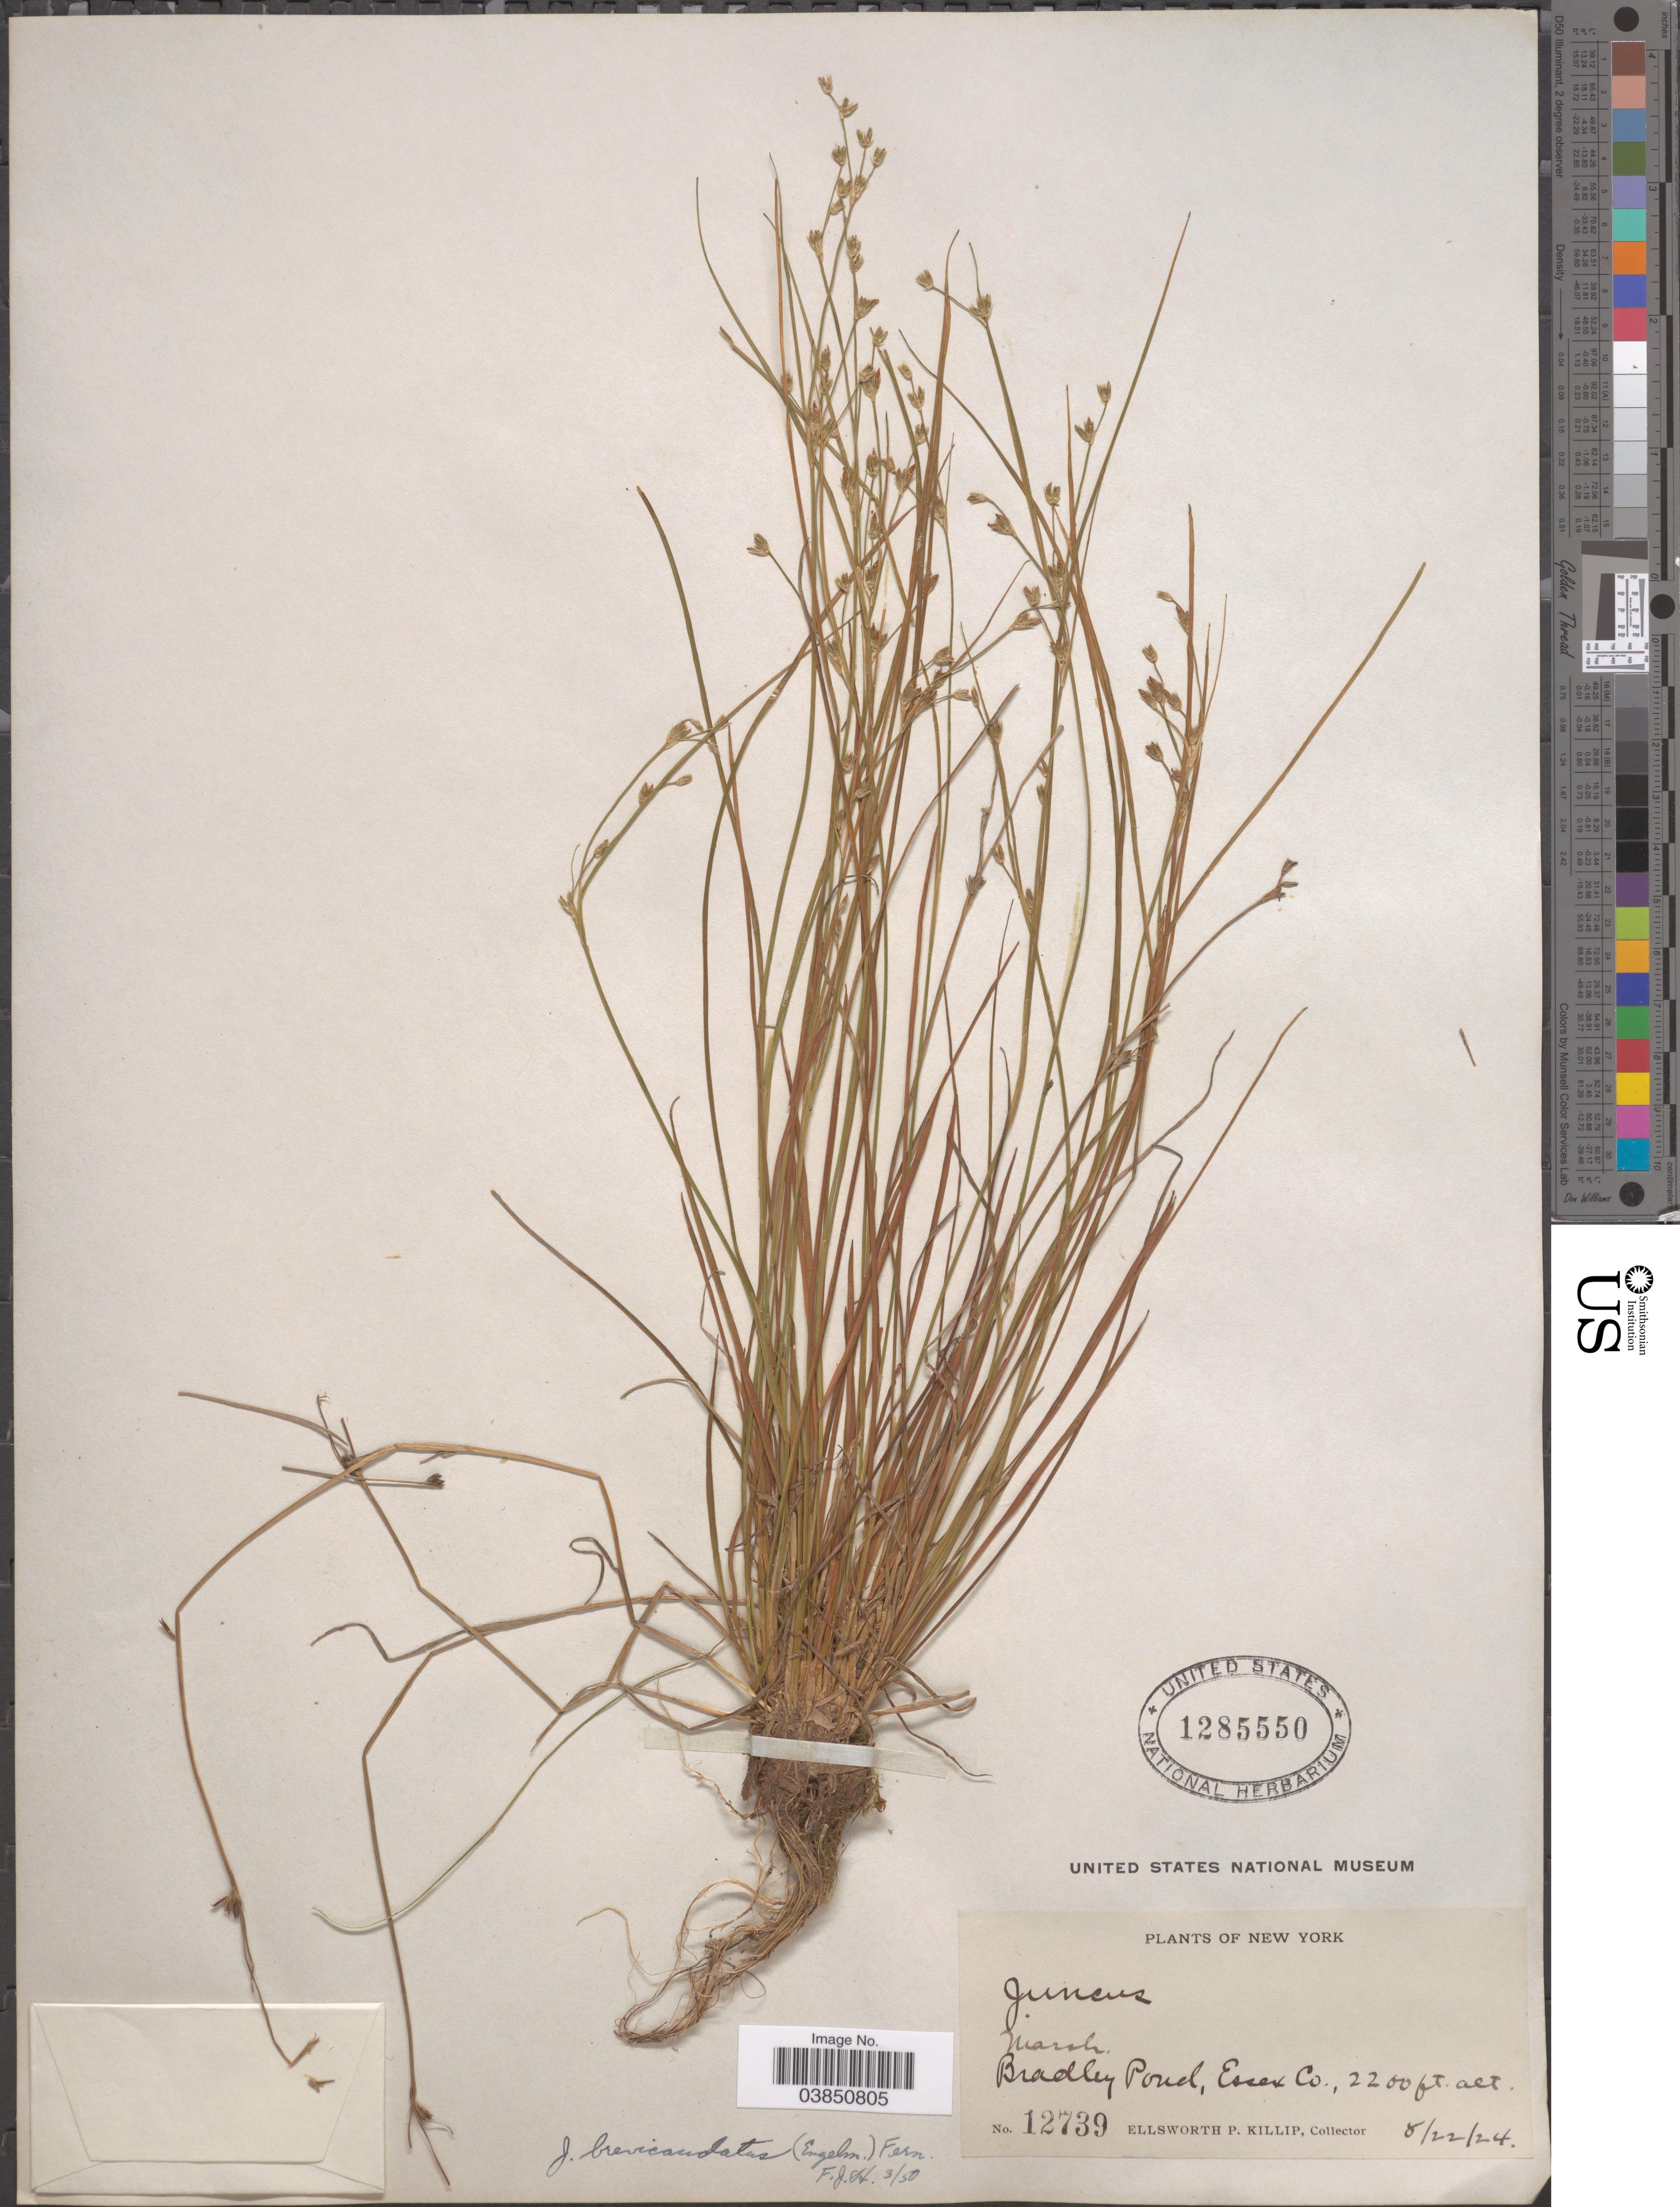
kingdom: Plantae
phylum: Tracheophyta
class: Liliopsida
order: Poales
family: Juncaceae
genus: Juncus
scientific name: Juncus brevicaudatus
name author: (Engelm.) Fernald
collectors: E. P. Killip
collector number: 12739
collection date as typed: Transcribed d/m/y: 22/8/24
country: United States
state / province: New York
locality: Bradley Pond, Essex Co.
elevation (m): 671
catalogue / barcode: US 1285550